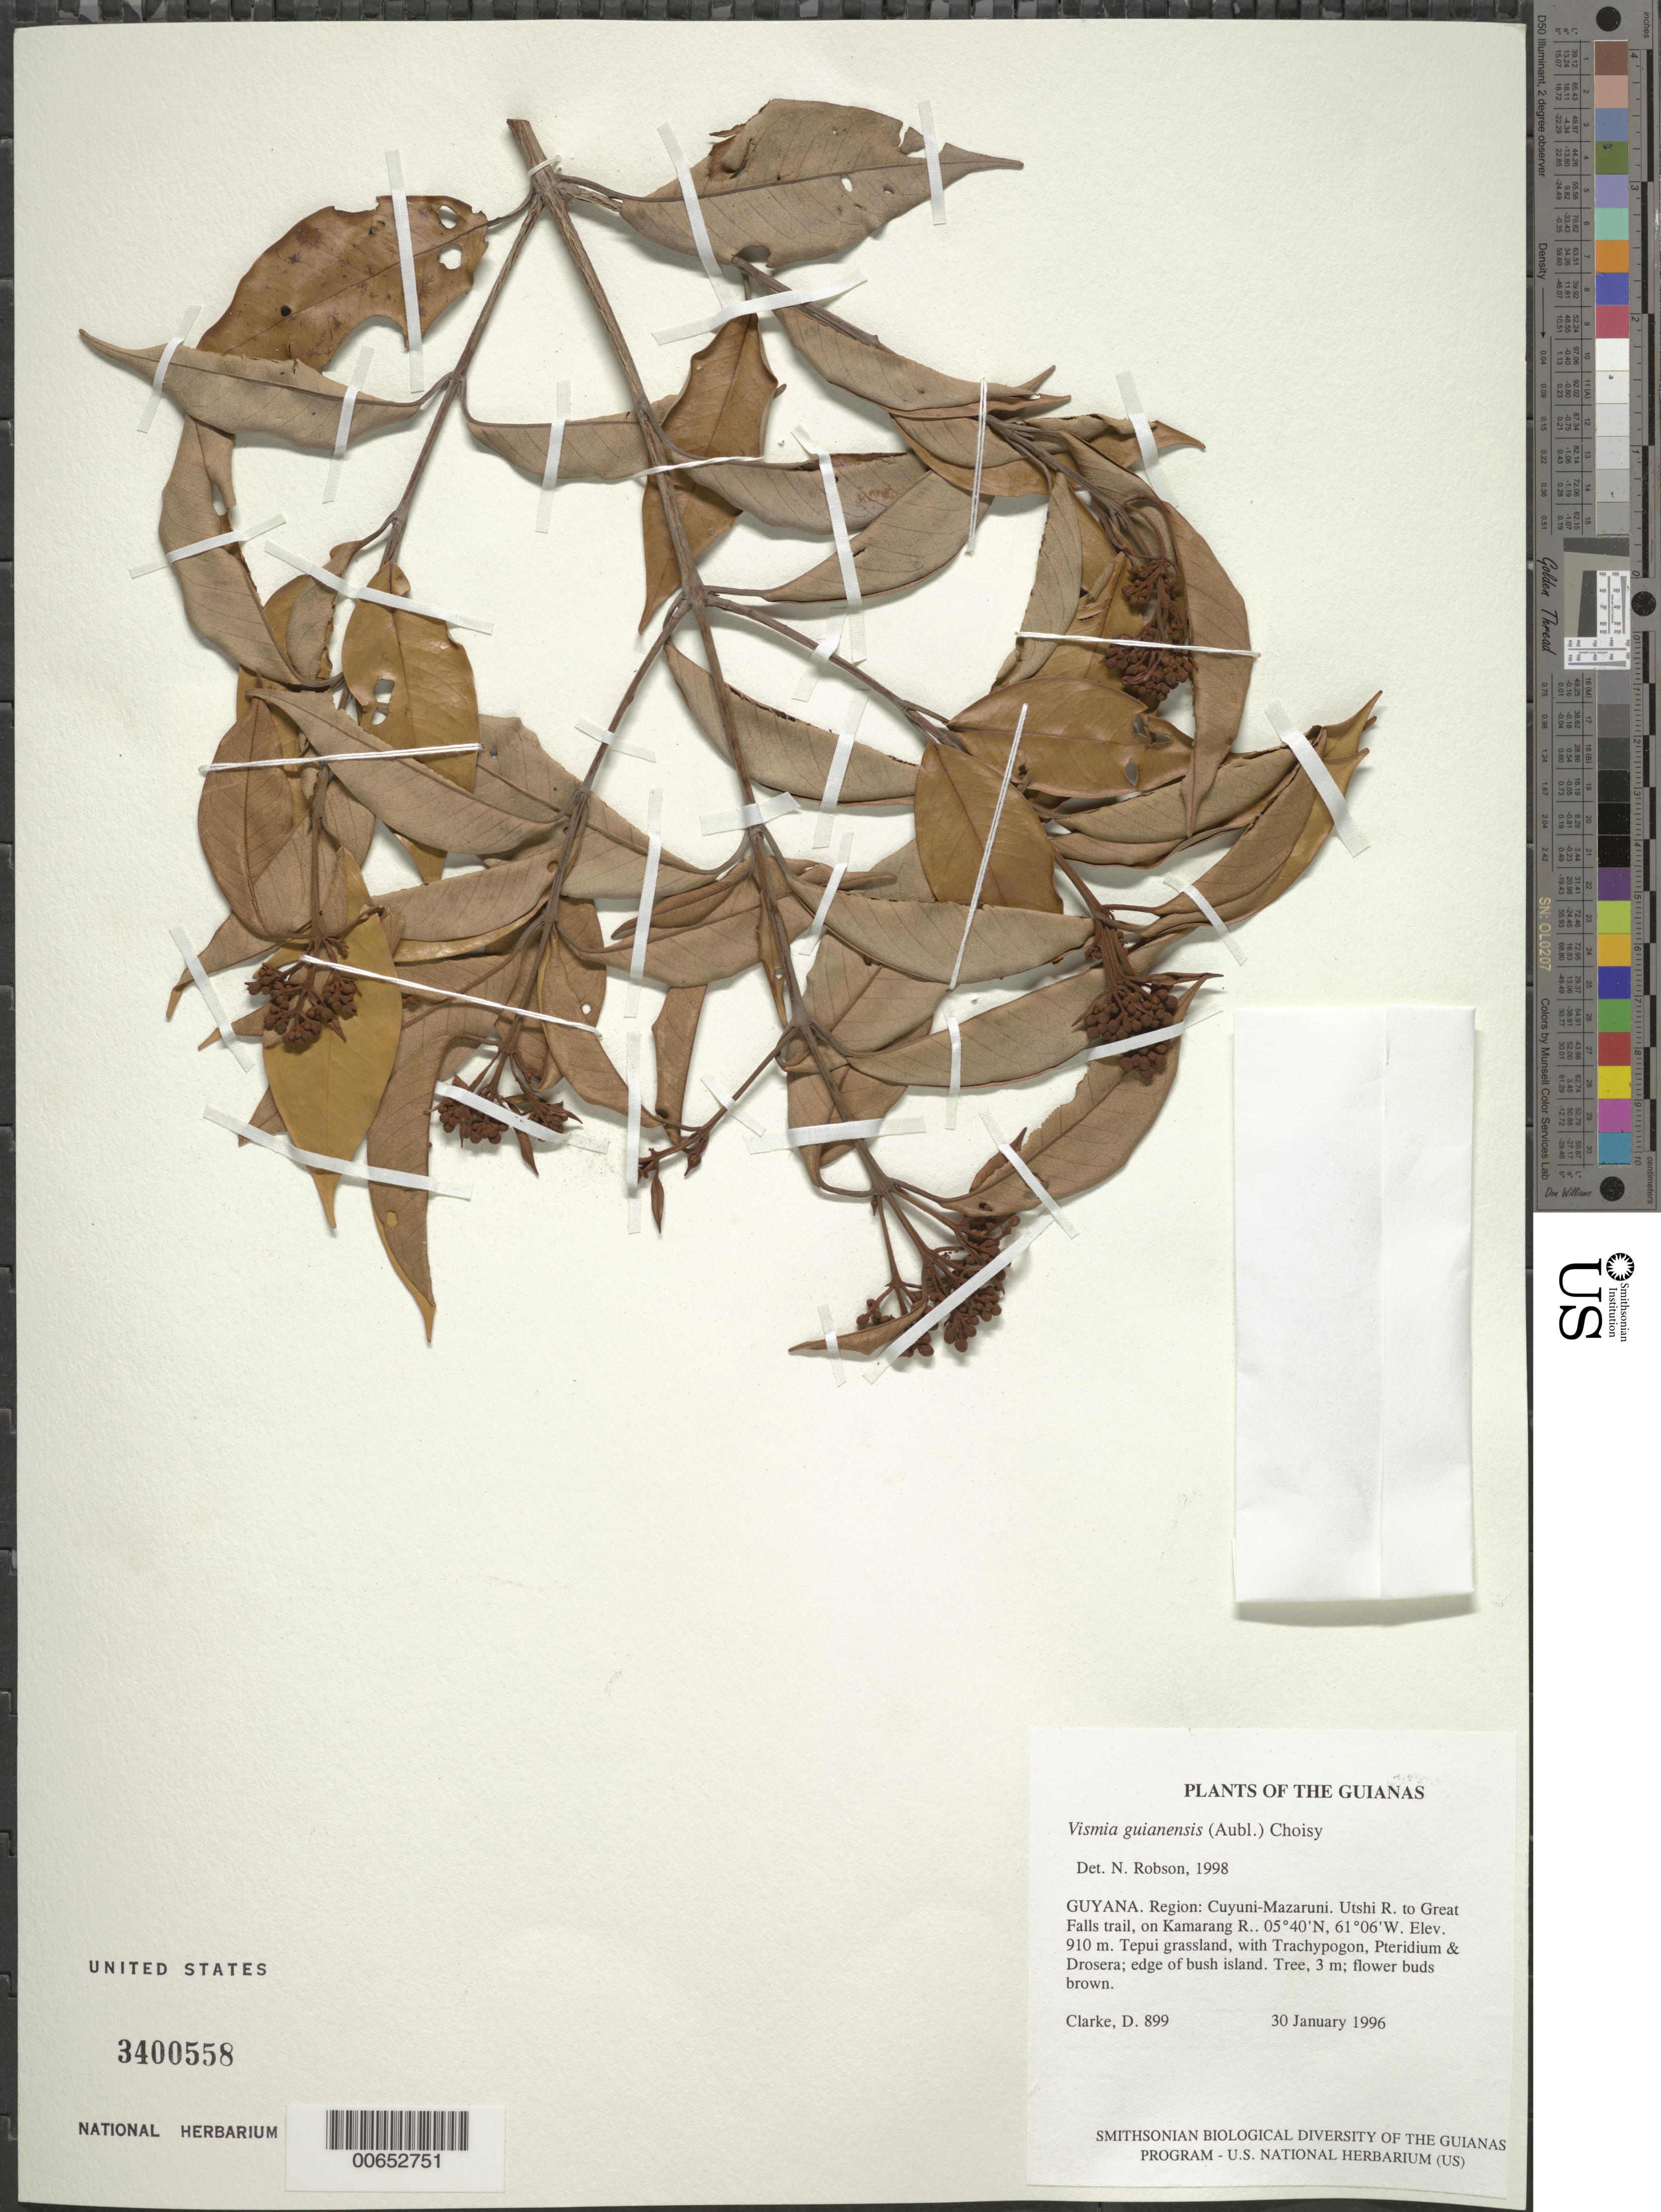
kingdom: Plantae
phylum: Tracheophyta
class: Magnoliopsida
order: Malpighiales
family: Hypericaceae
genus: Vismia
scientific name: Vismia guianensis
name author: (Aubl.) Pers.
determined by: Robson, Norman K. B.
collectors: H. D. Clarke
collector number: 899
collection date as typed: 30 January 1996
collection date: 1996-01-30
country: Guyana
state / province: Cuyuni-Mazaruni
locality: Utshi R. to Great Falls trail, on Kamarang R.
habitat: Tepui grassland, with Trachypogon, Pteridium & Drosera; edge of bush island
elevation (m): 910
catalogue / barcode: US 3400558